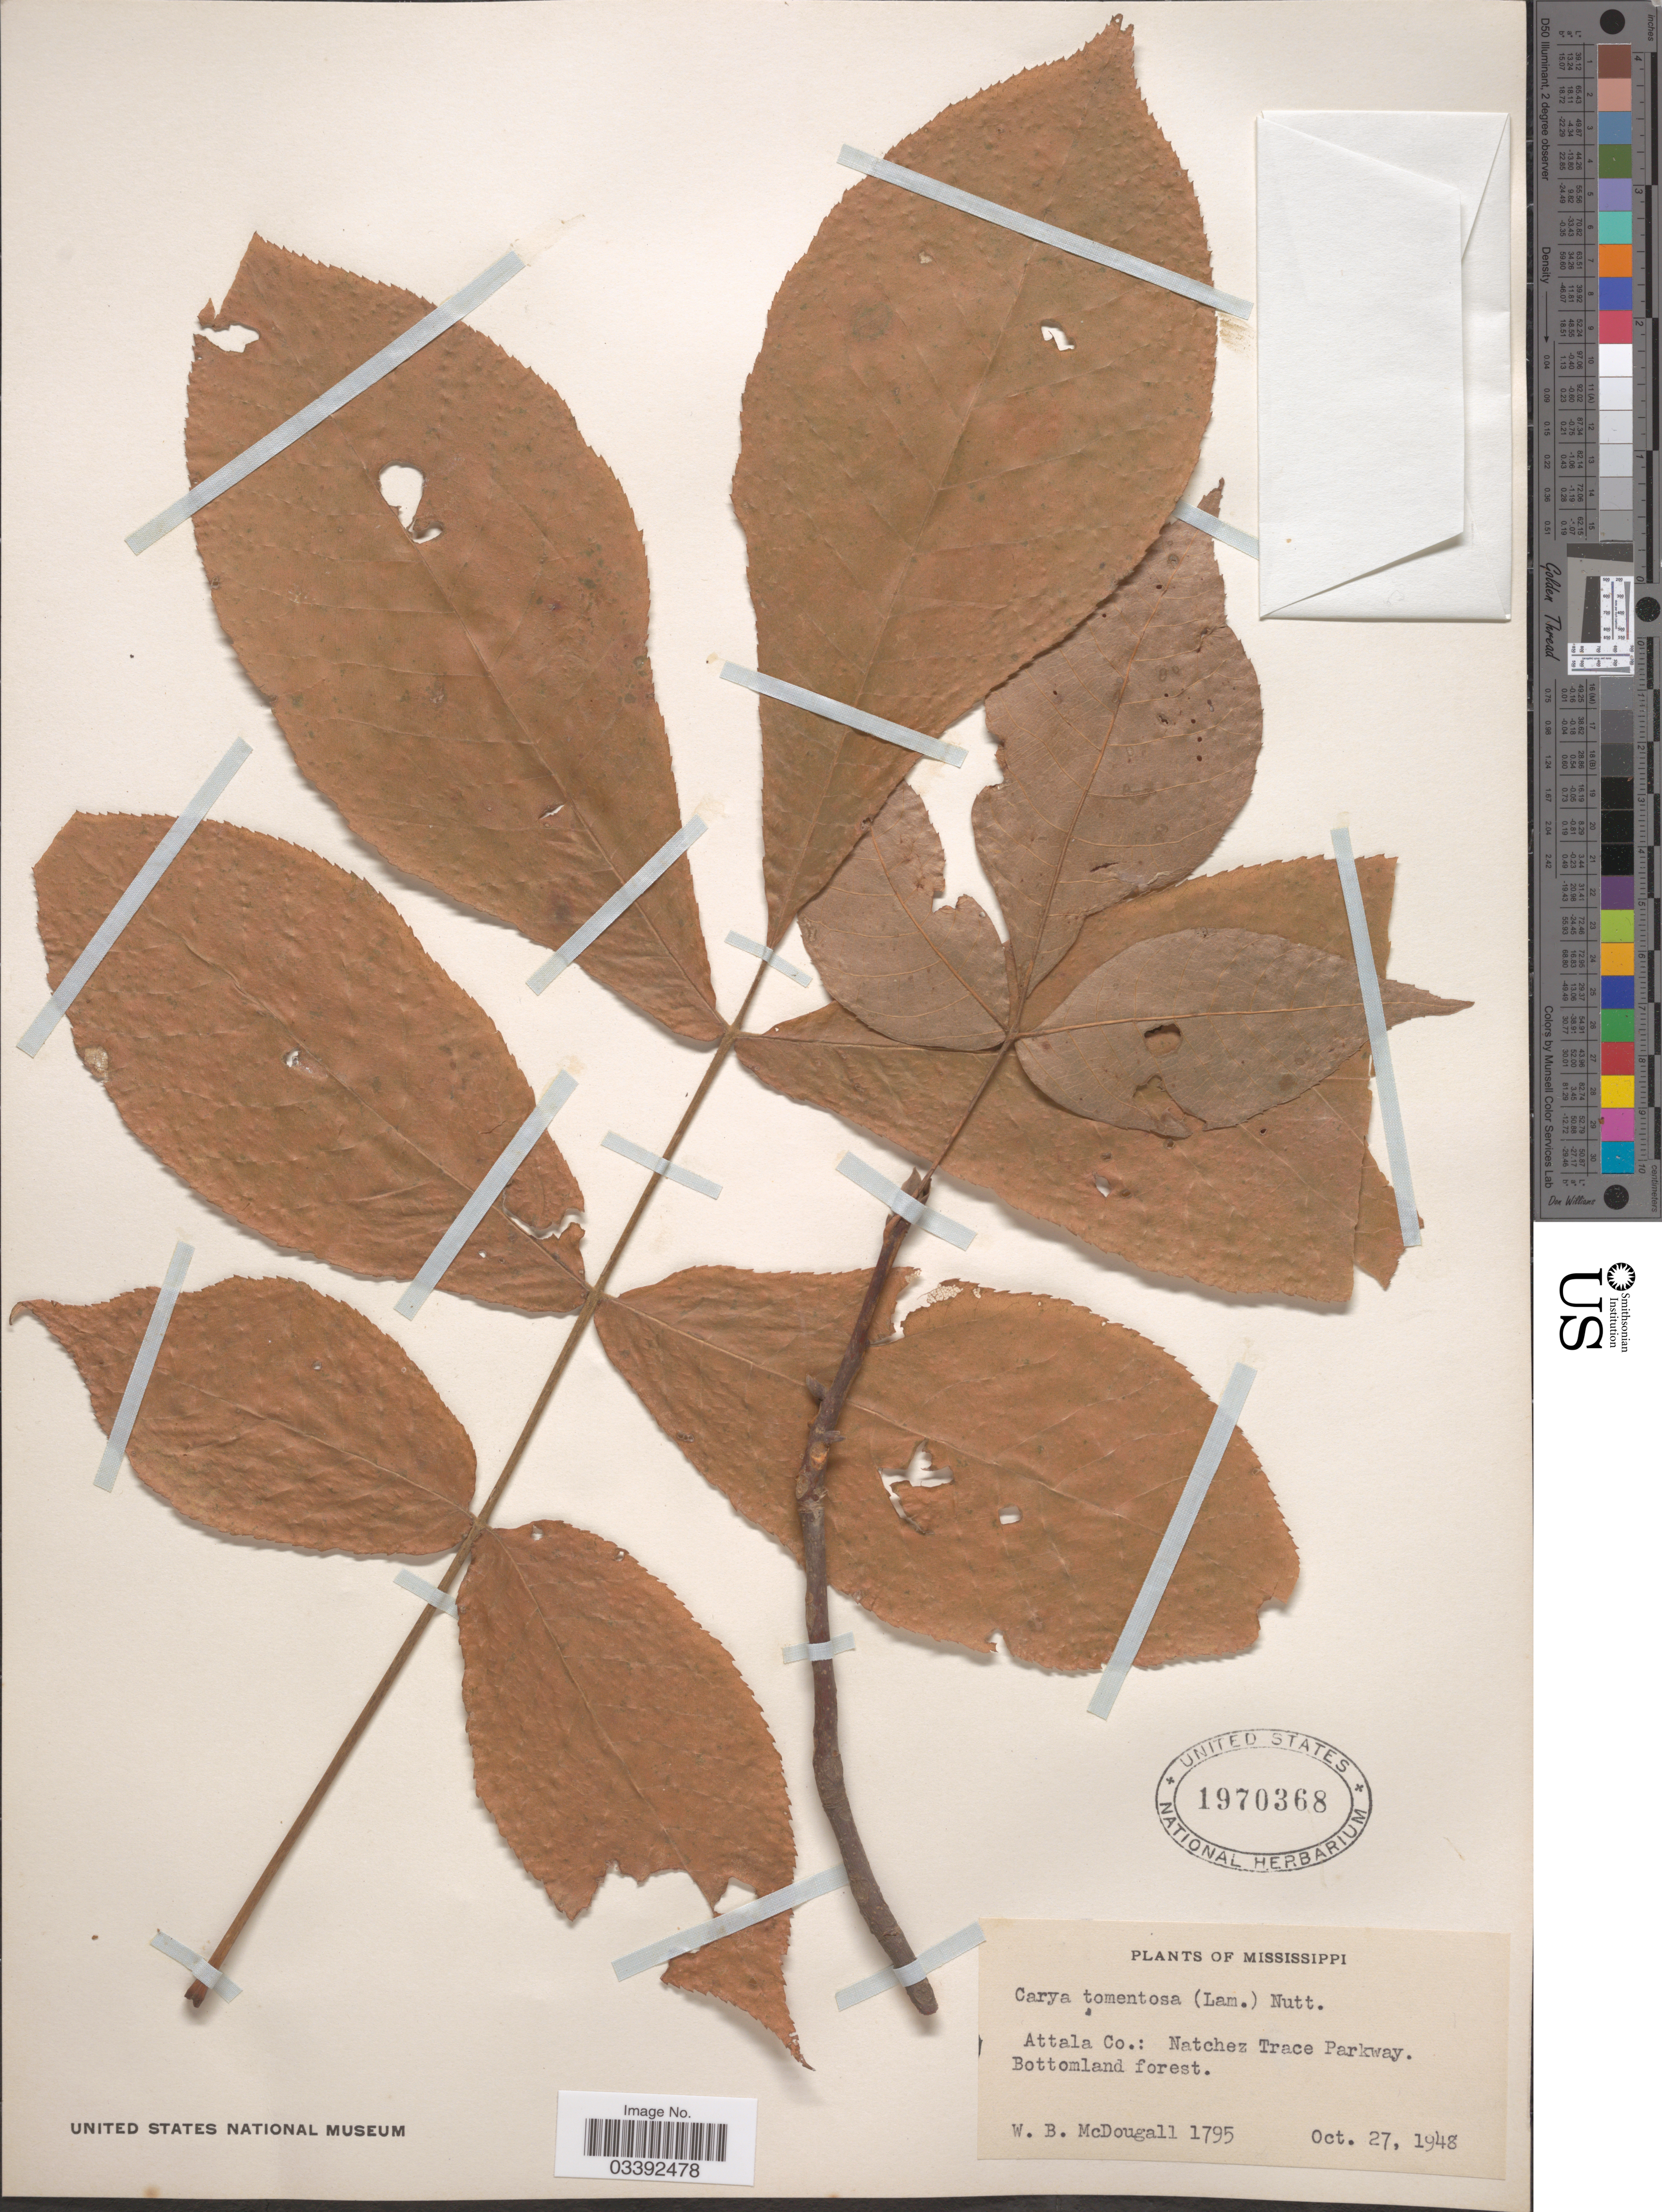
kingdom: Plantae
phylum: Tracheophyta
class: Magnoliopsida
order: Fagales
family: Juglandaceae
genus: Carya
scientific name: Carya tomentosa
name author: (Lam.) Nutt.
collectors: W. B. McDougall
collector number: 1795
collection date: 1948-10-27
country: United States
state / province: Mississippi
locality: Attala Co.: Natchez Trance Parkway. Bottomland forest.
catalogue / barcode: US 1970368